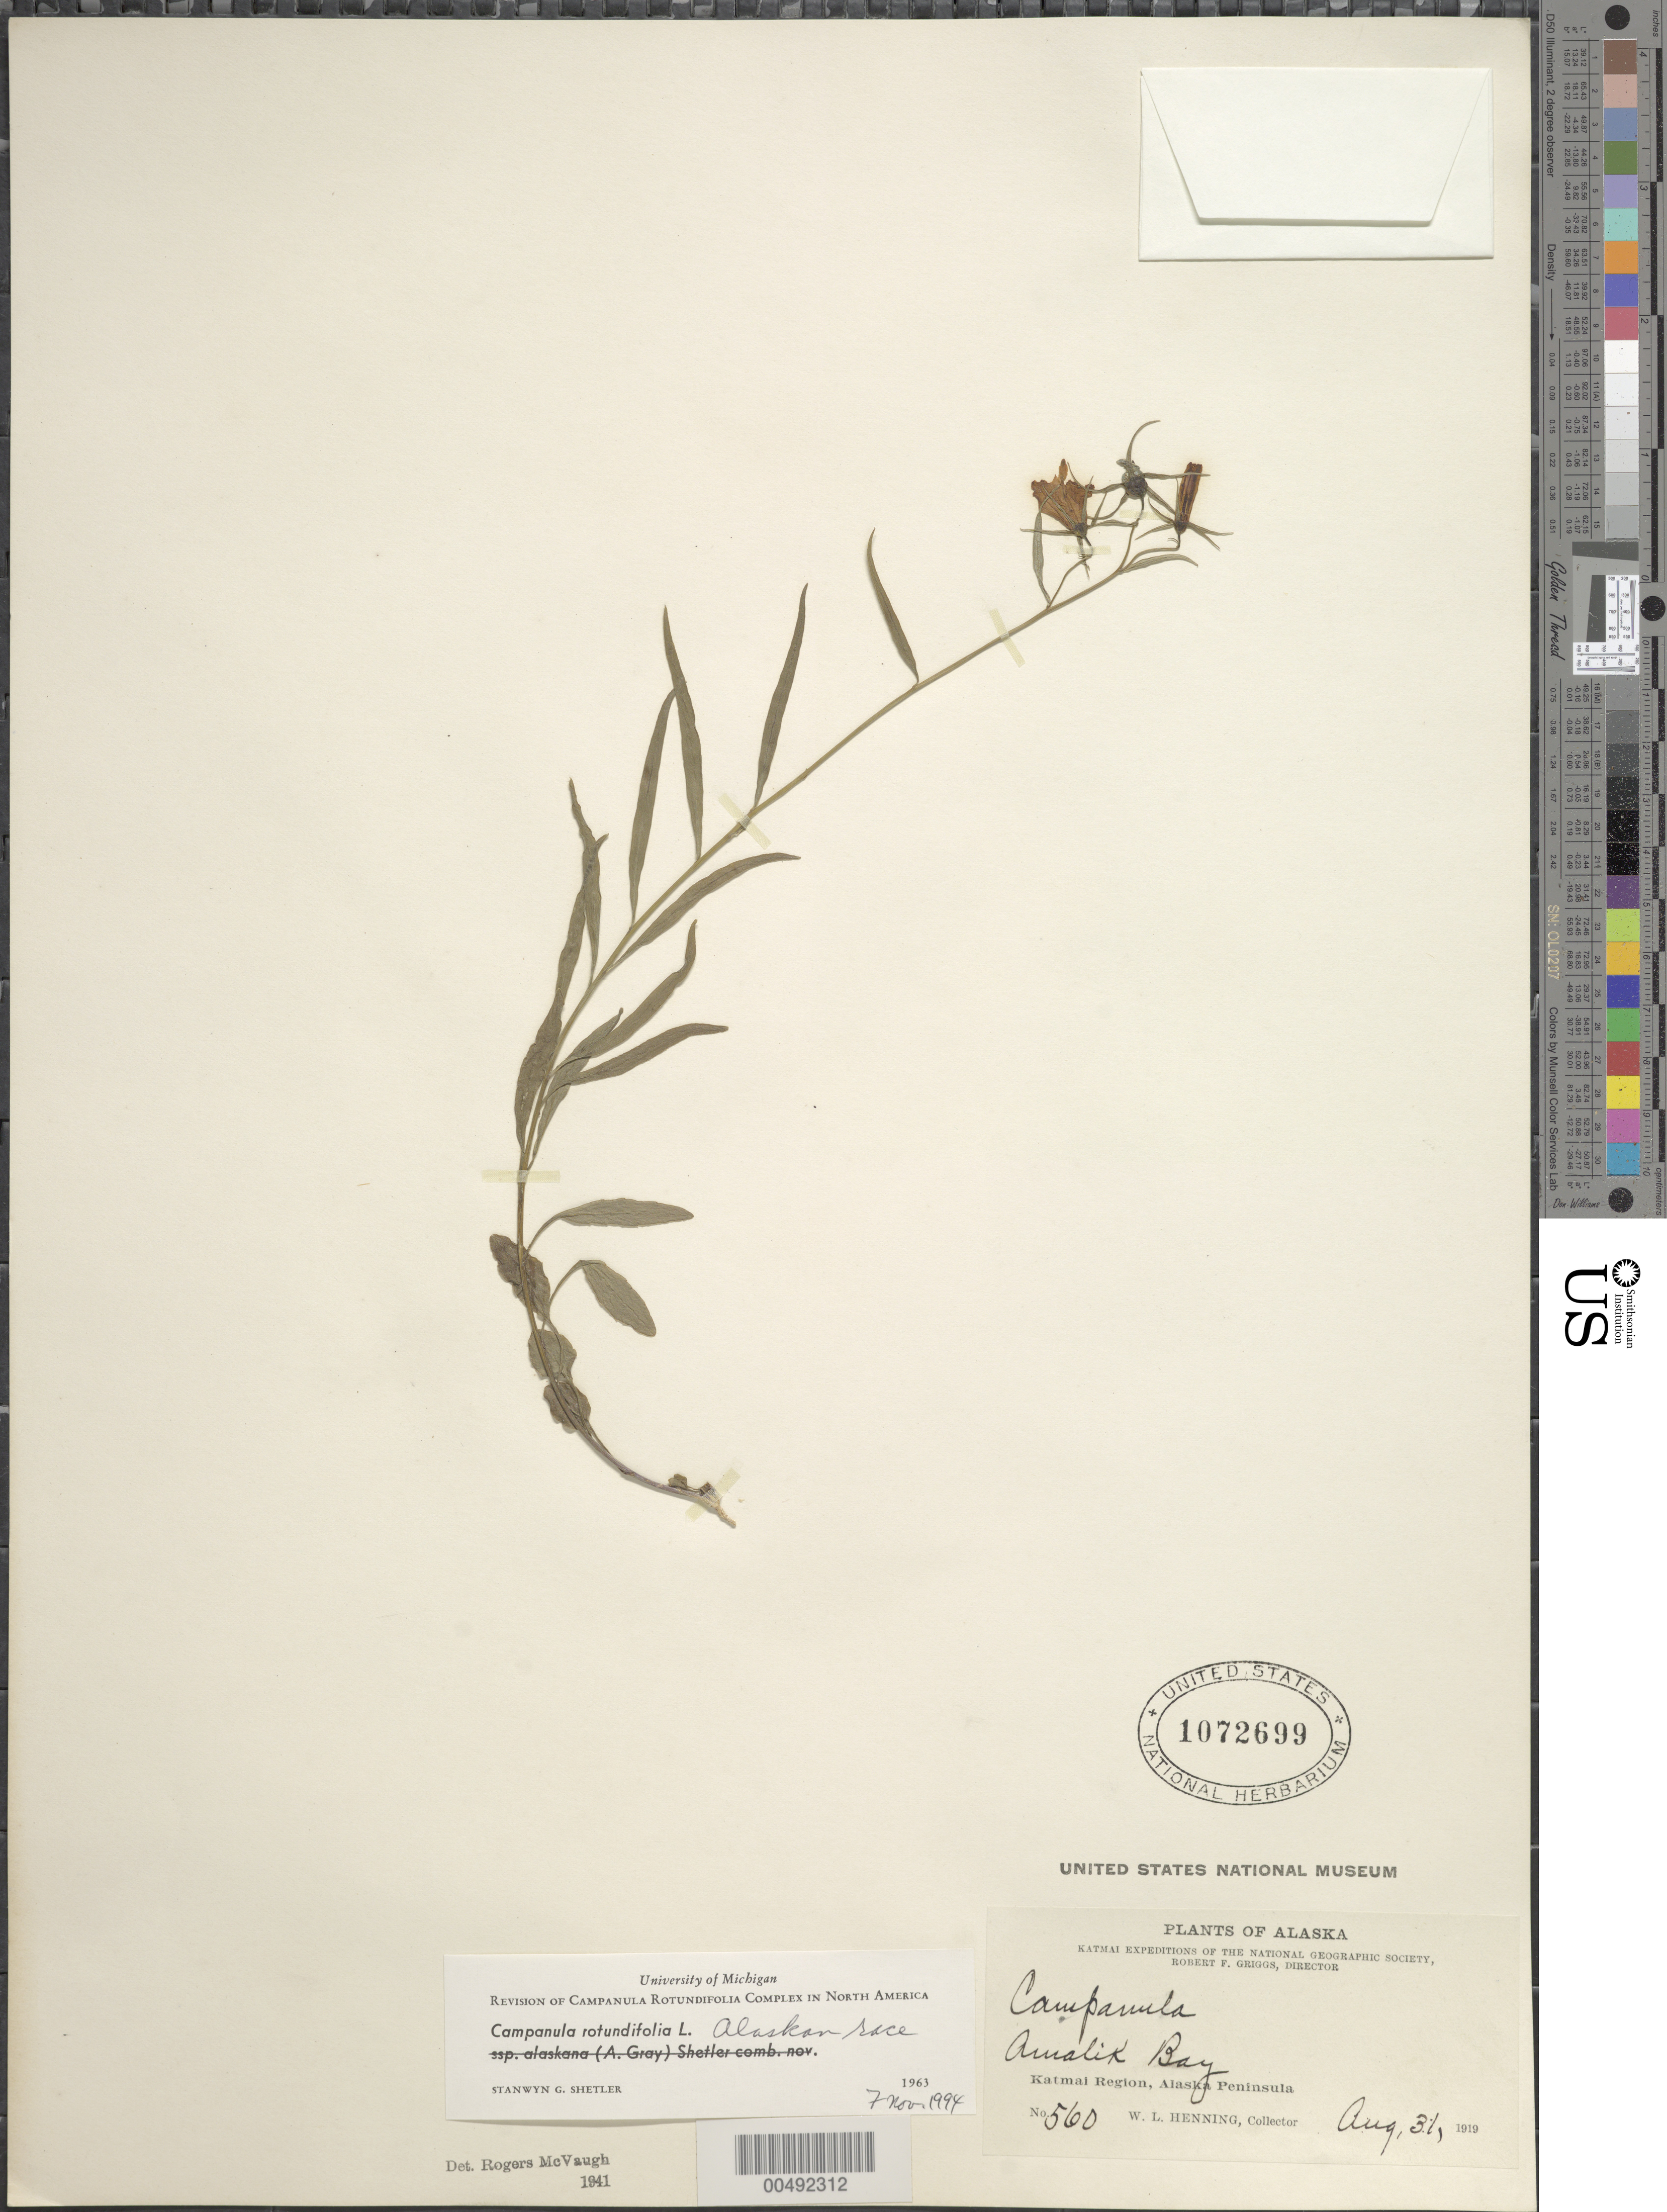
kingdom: Plantae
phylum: Tracheophyta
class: Magnoliopsida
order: Asterales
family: Campanulaceae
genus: Campanula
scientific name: Campanula rotundifolia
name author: L.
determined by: Shetler, Stanwyn G., (US), NMNH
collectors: W. Henning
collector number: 560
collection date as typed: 31 Aug 1919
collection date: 1919-08-31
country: United States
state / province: Alaska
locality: Alaska Peninsula, Katmai Region, Amalik Bay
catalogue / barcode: US 1072699